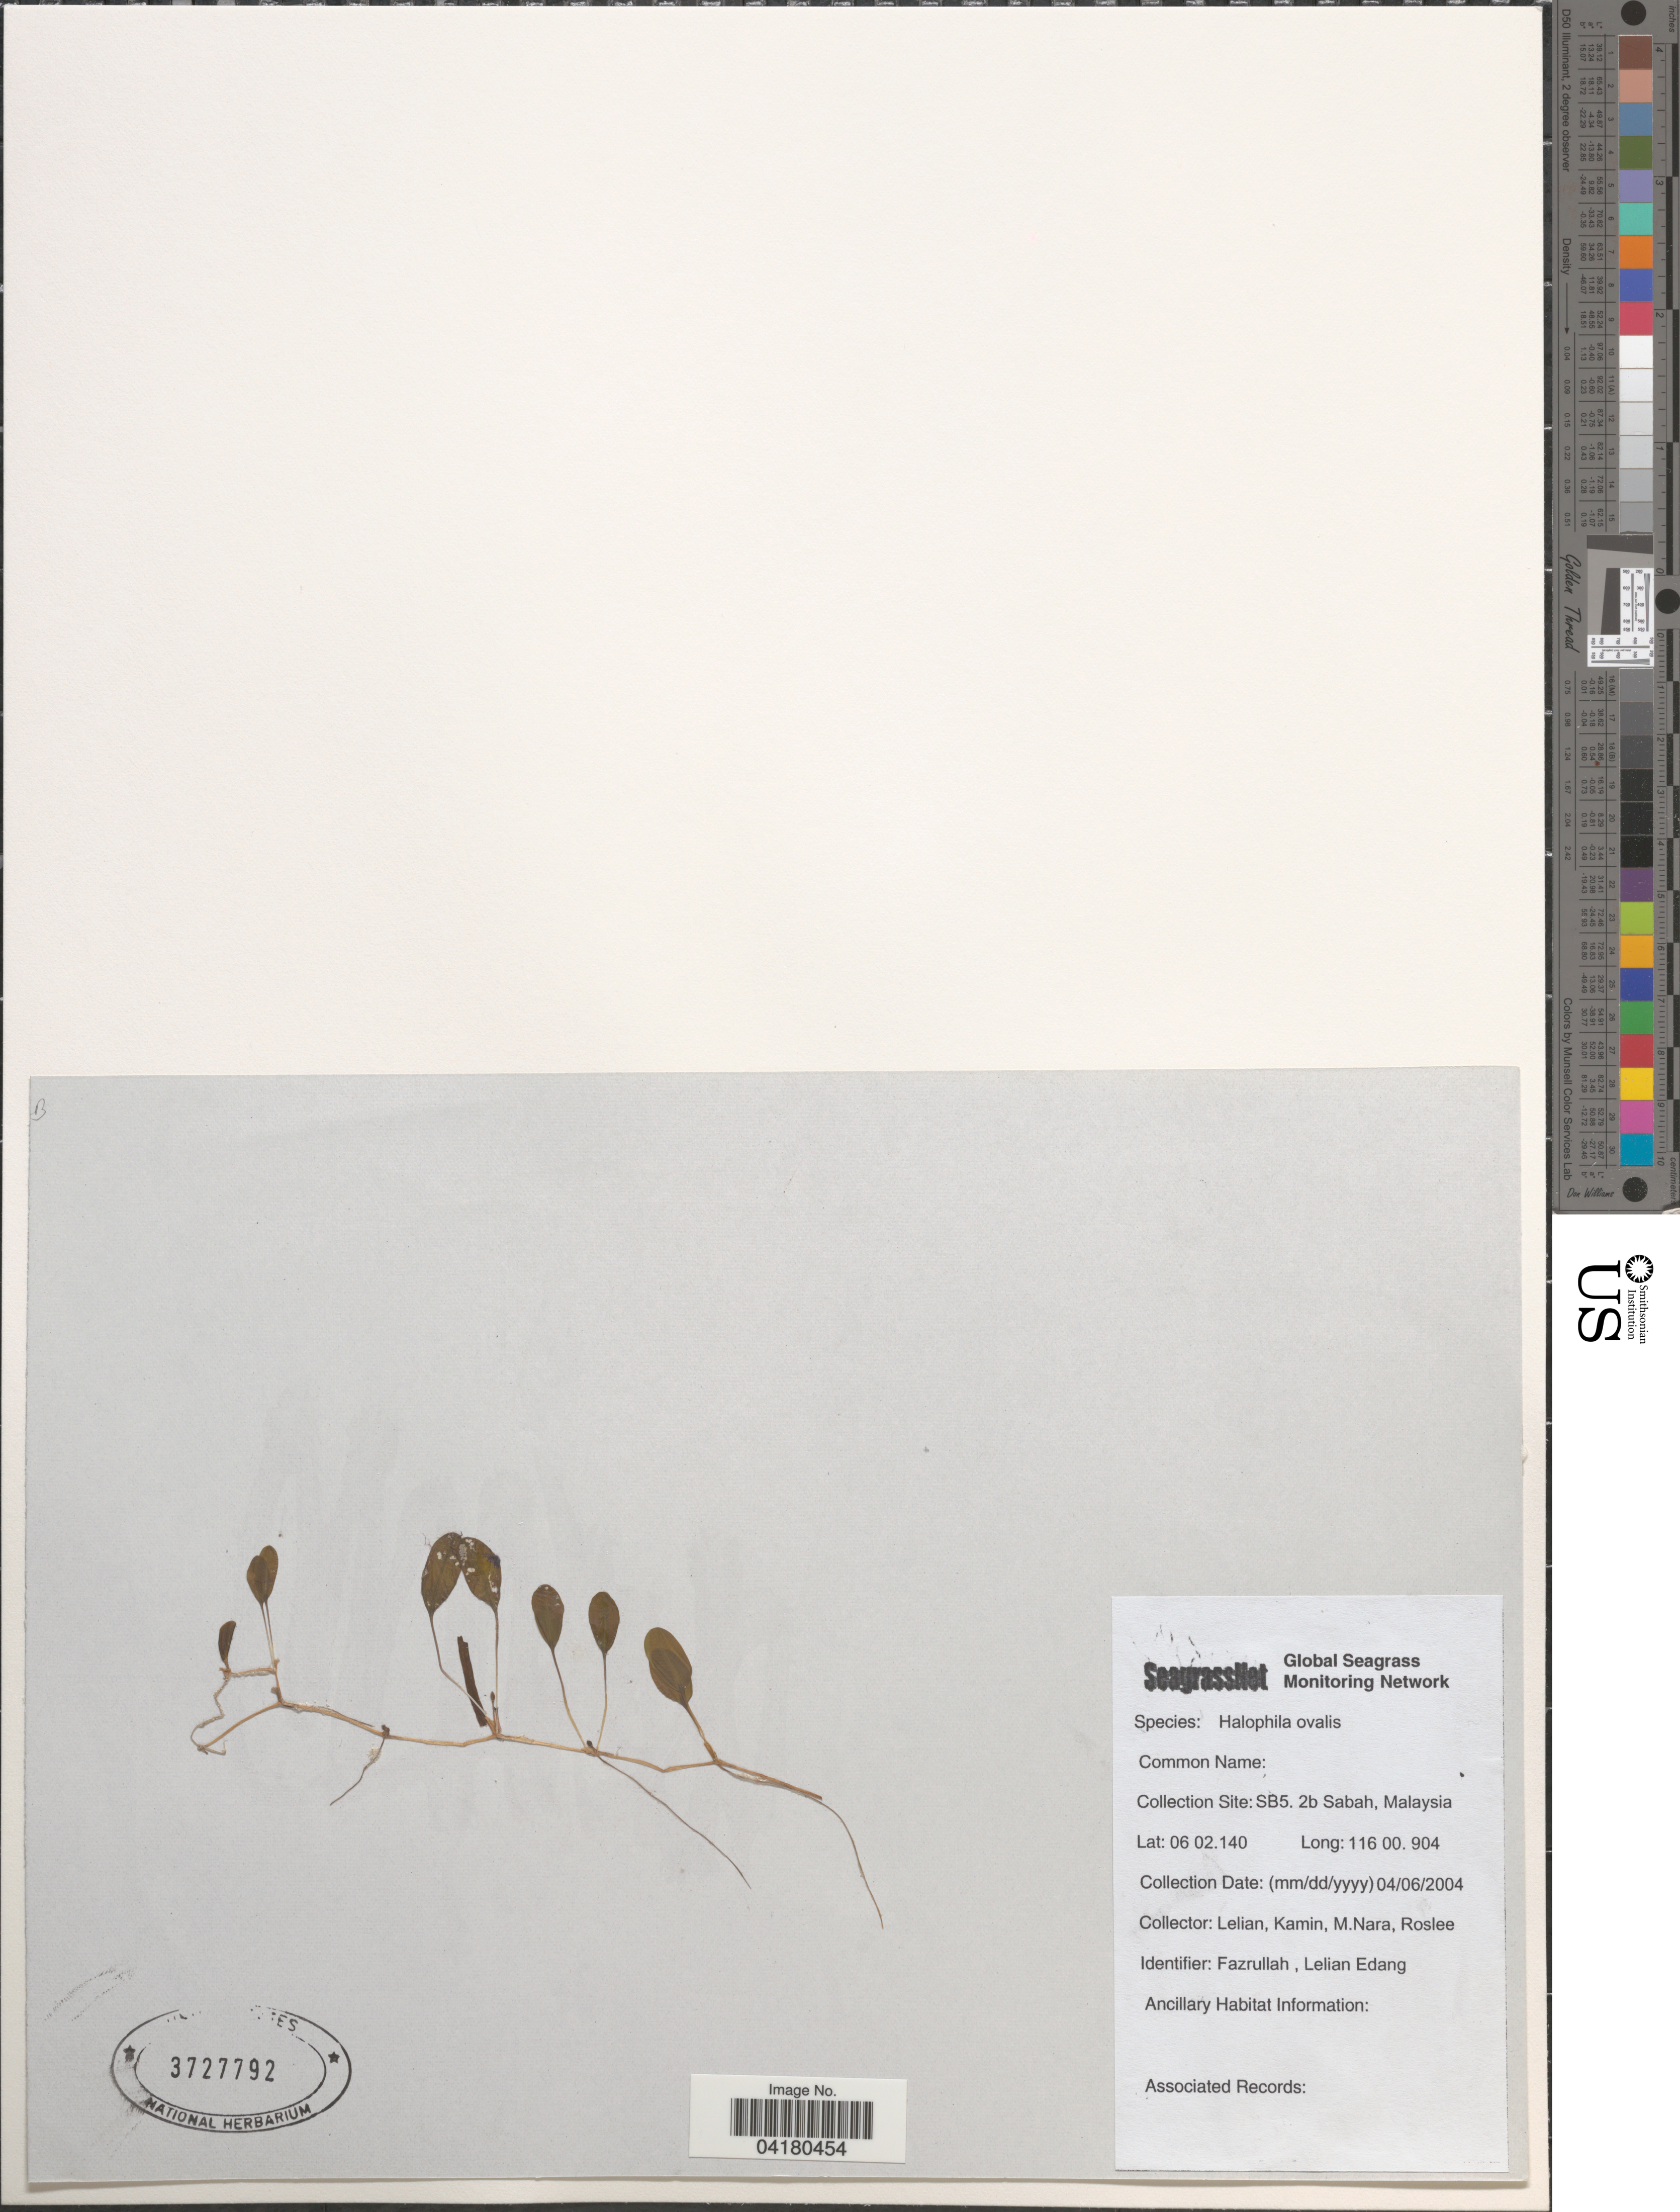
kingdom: Plantae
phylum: Tracheophyta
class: Liliopsida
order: Alismatales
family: Hydrocharitaceae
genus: Halophila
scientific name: Halophila ovalis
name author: (R. Br.) Hook. f.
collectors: Lelian, Kamin, M. Nara & Roslee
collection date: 2004-06-04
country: Malaysia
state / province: Sabah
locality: Collection Site: SB5. 2b.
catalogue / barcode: US 3727792